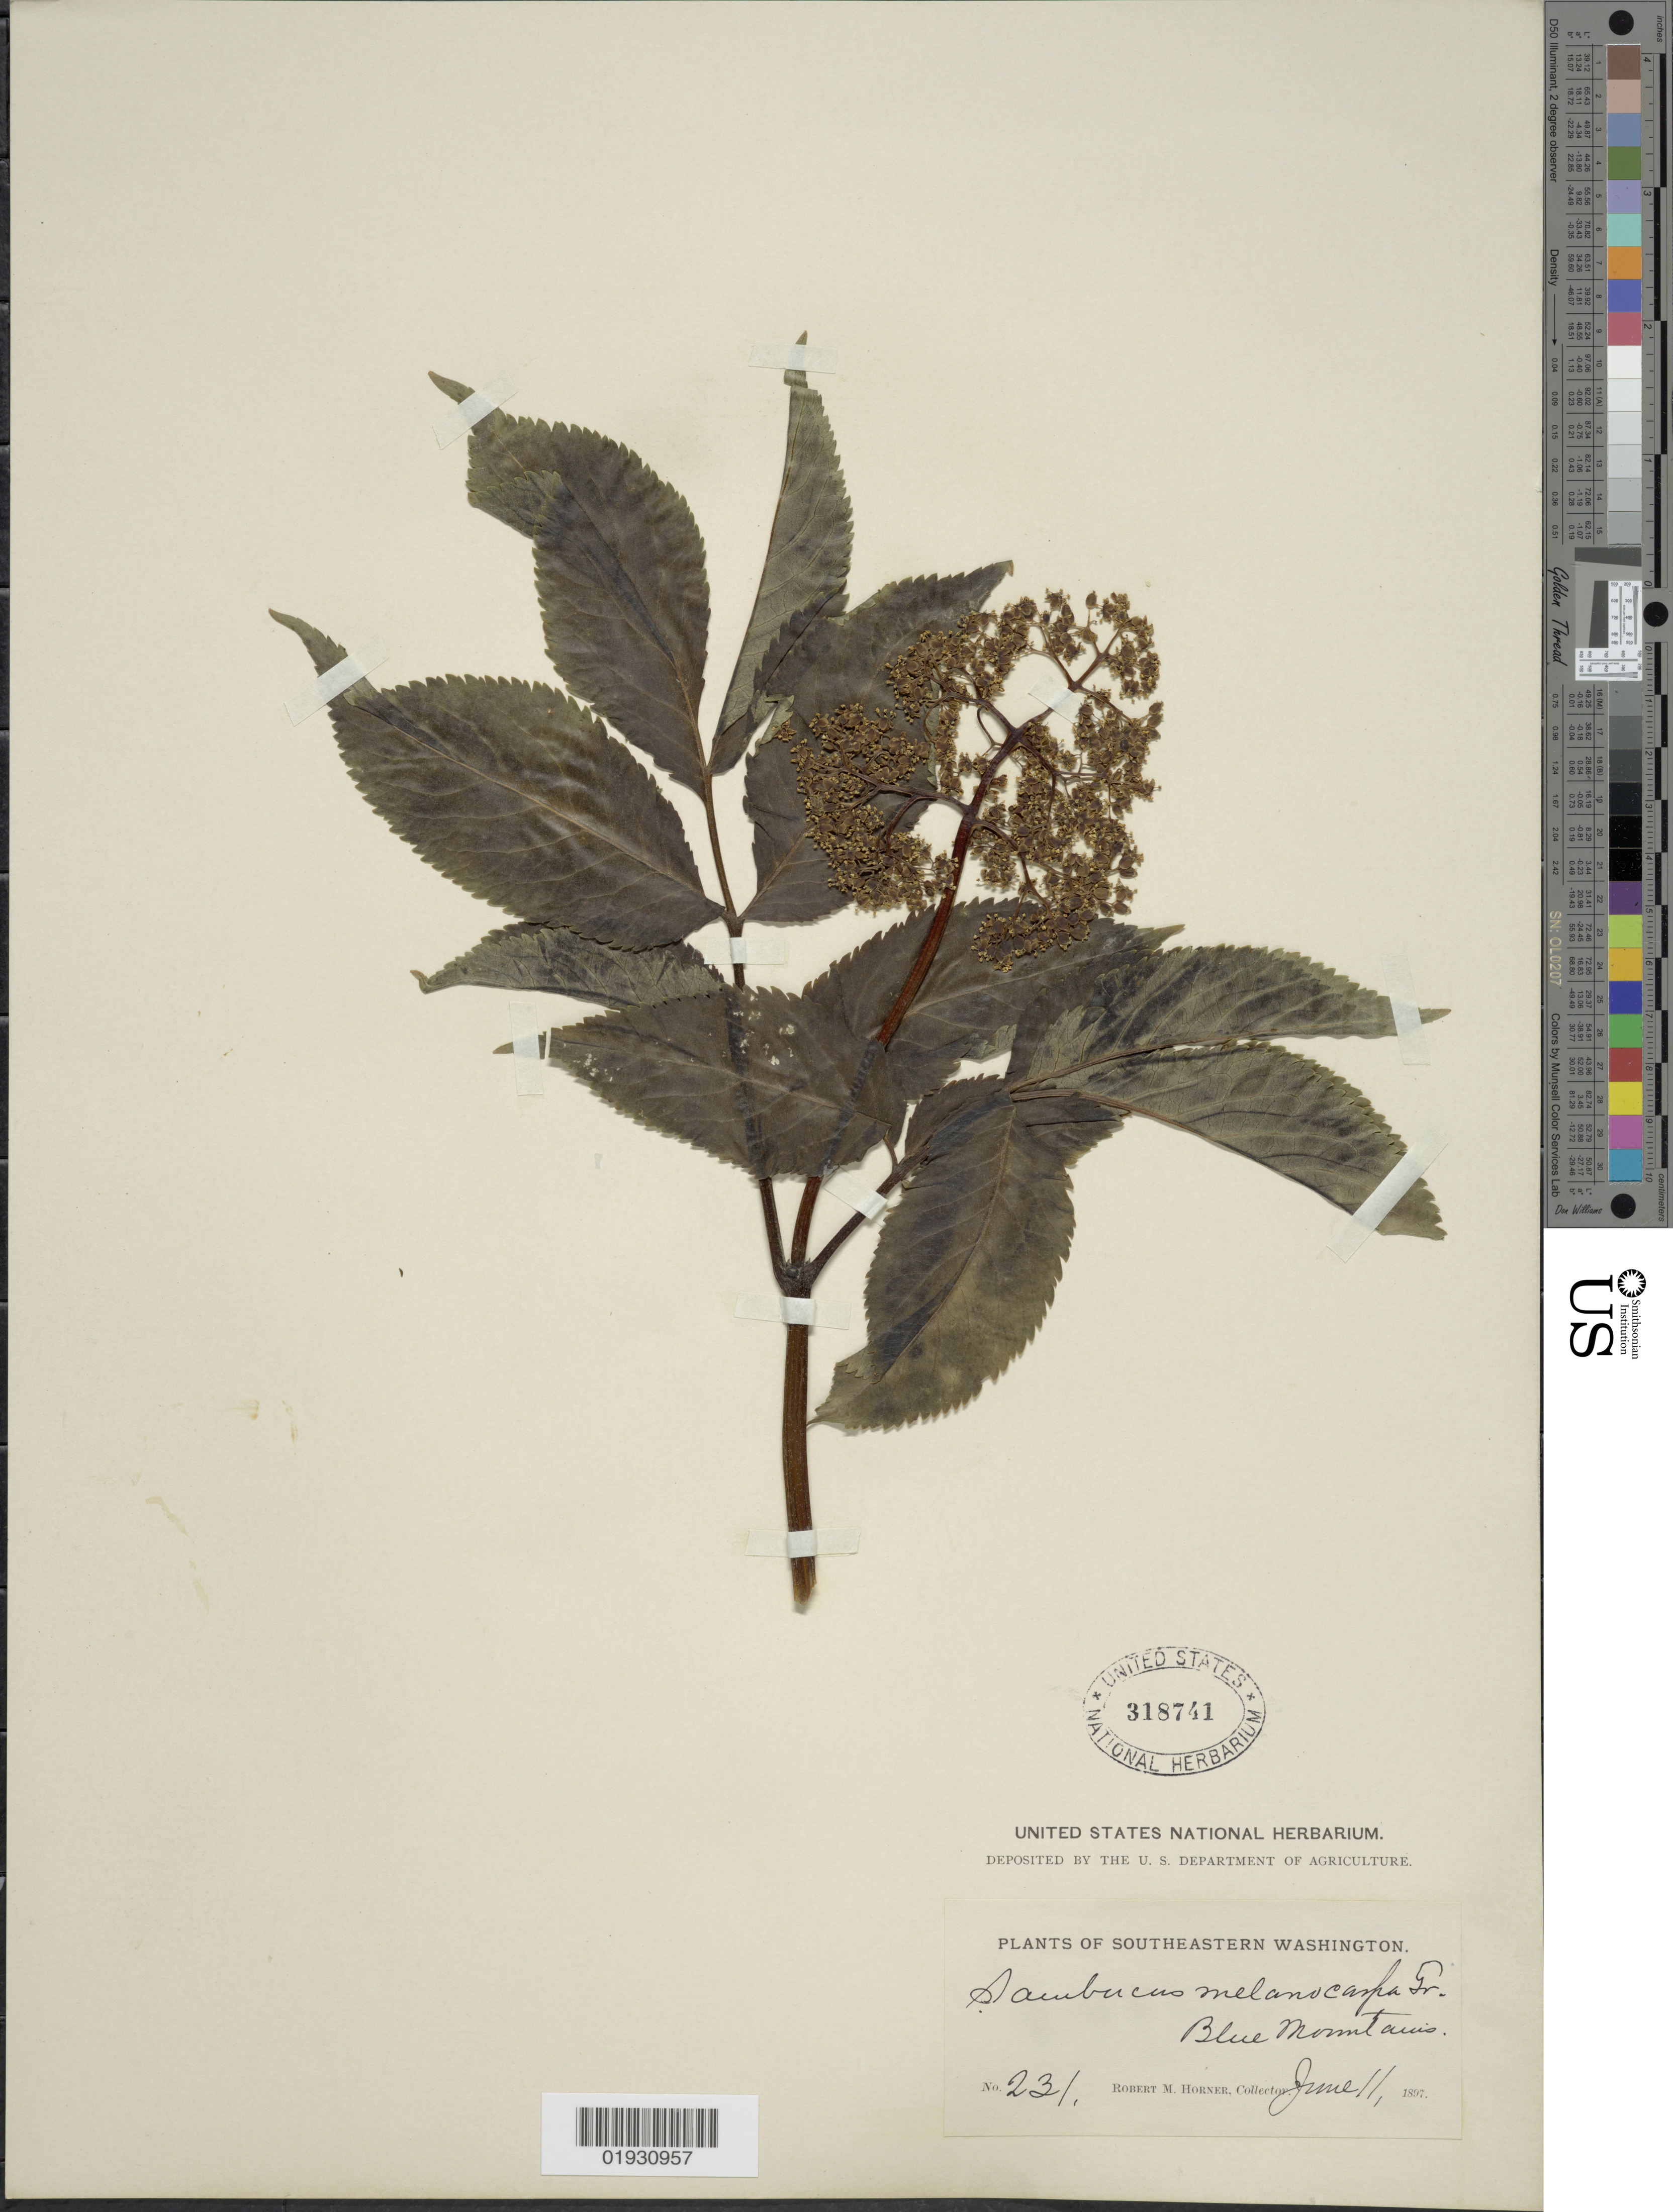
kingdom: Plantae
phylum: Tracheophyta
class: Magnoliopsida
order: Dipsacales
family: Viburnaceae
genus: Sambucus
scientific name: Sambucus melanocarpa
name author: A. Gray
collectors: R. Horner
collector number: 231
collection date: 1897-06-11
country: United States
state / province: Washington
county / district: Clallam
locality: Southeastern Washington. Blue Mountains.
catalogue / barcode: US 318741